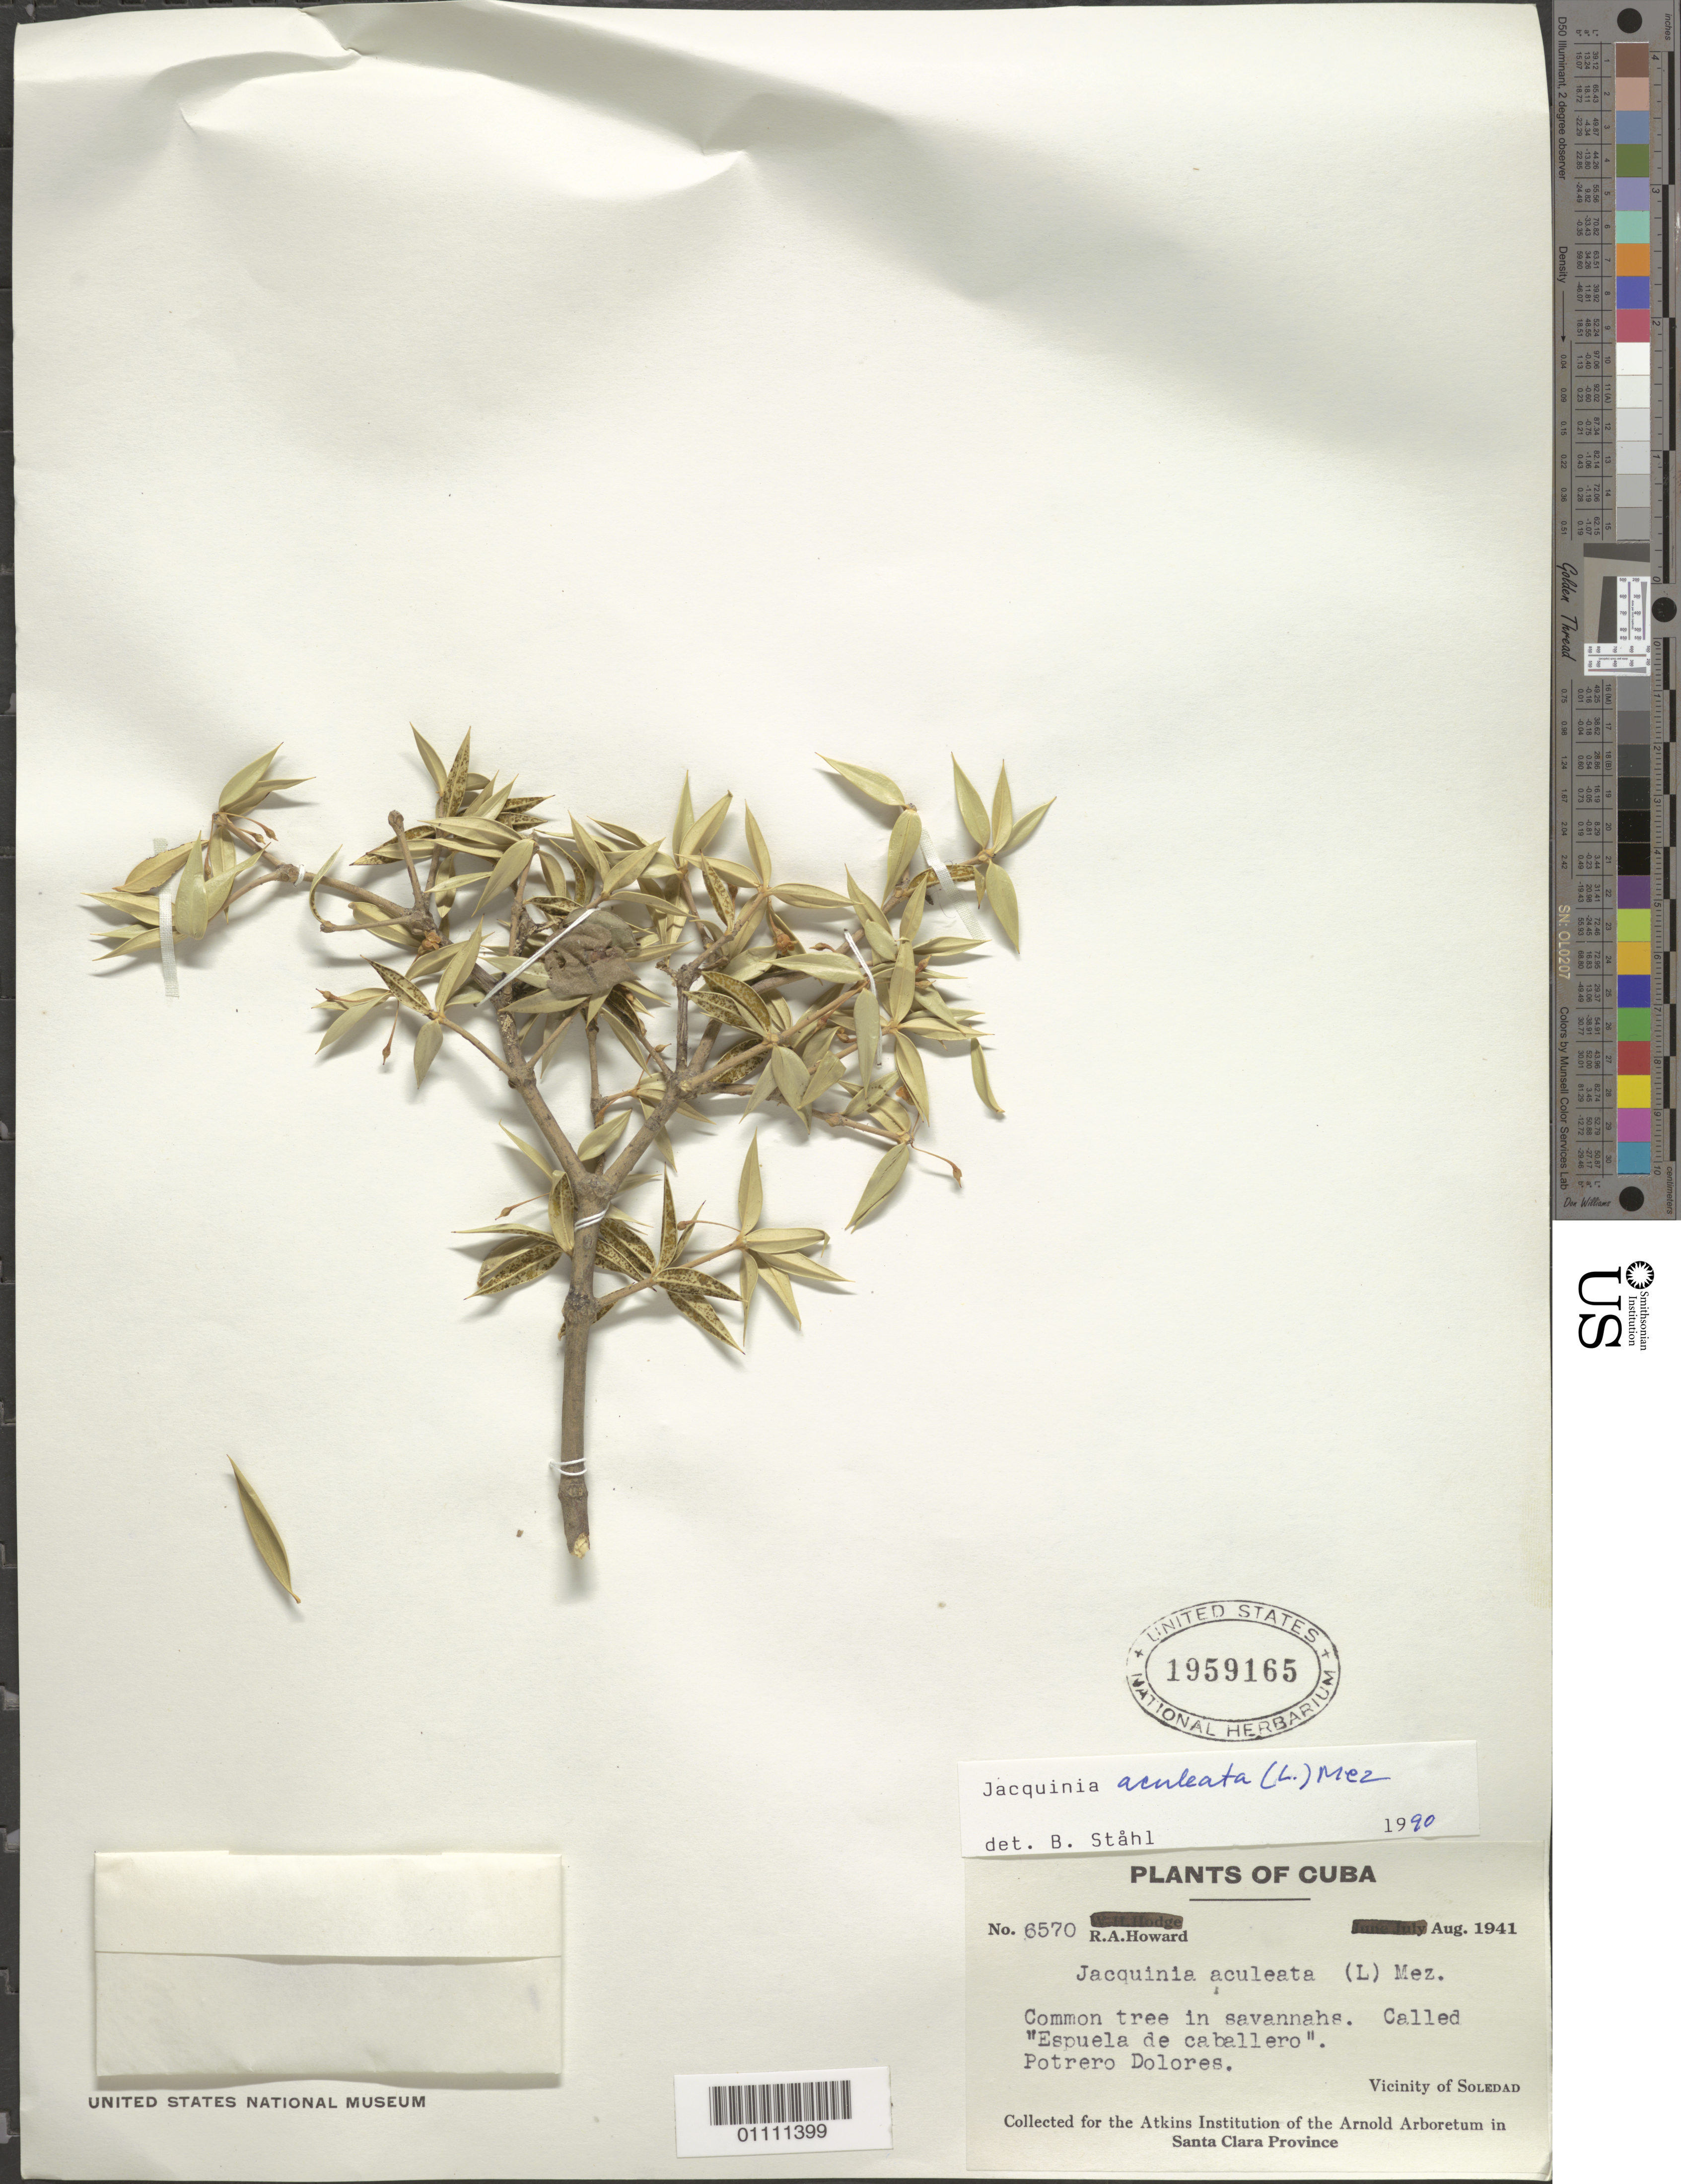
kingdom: Plantae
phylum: Tracheophyta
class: Magnoliopsida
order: Ericales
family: Primulaceae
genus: Jacquinia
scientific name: Jacquinia aculeata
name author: (L.) Mez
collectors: R. A. Howard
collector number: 6570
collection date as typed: Aug 1941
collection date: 1941-08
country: Cuba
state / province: Cienfuegos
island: Cuba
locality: Vicinity of Soledad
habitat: Potrero Dolores.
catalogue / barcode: US 1959165